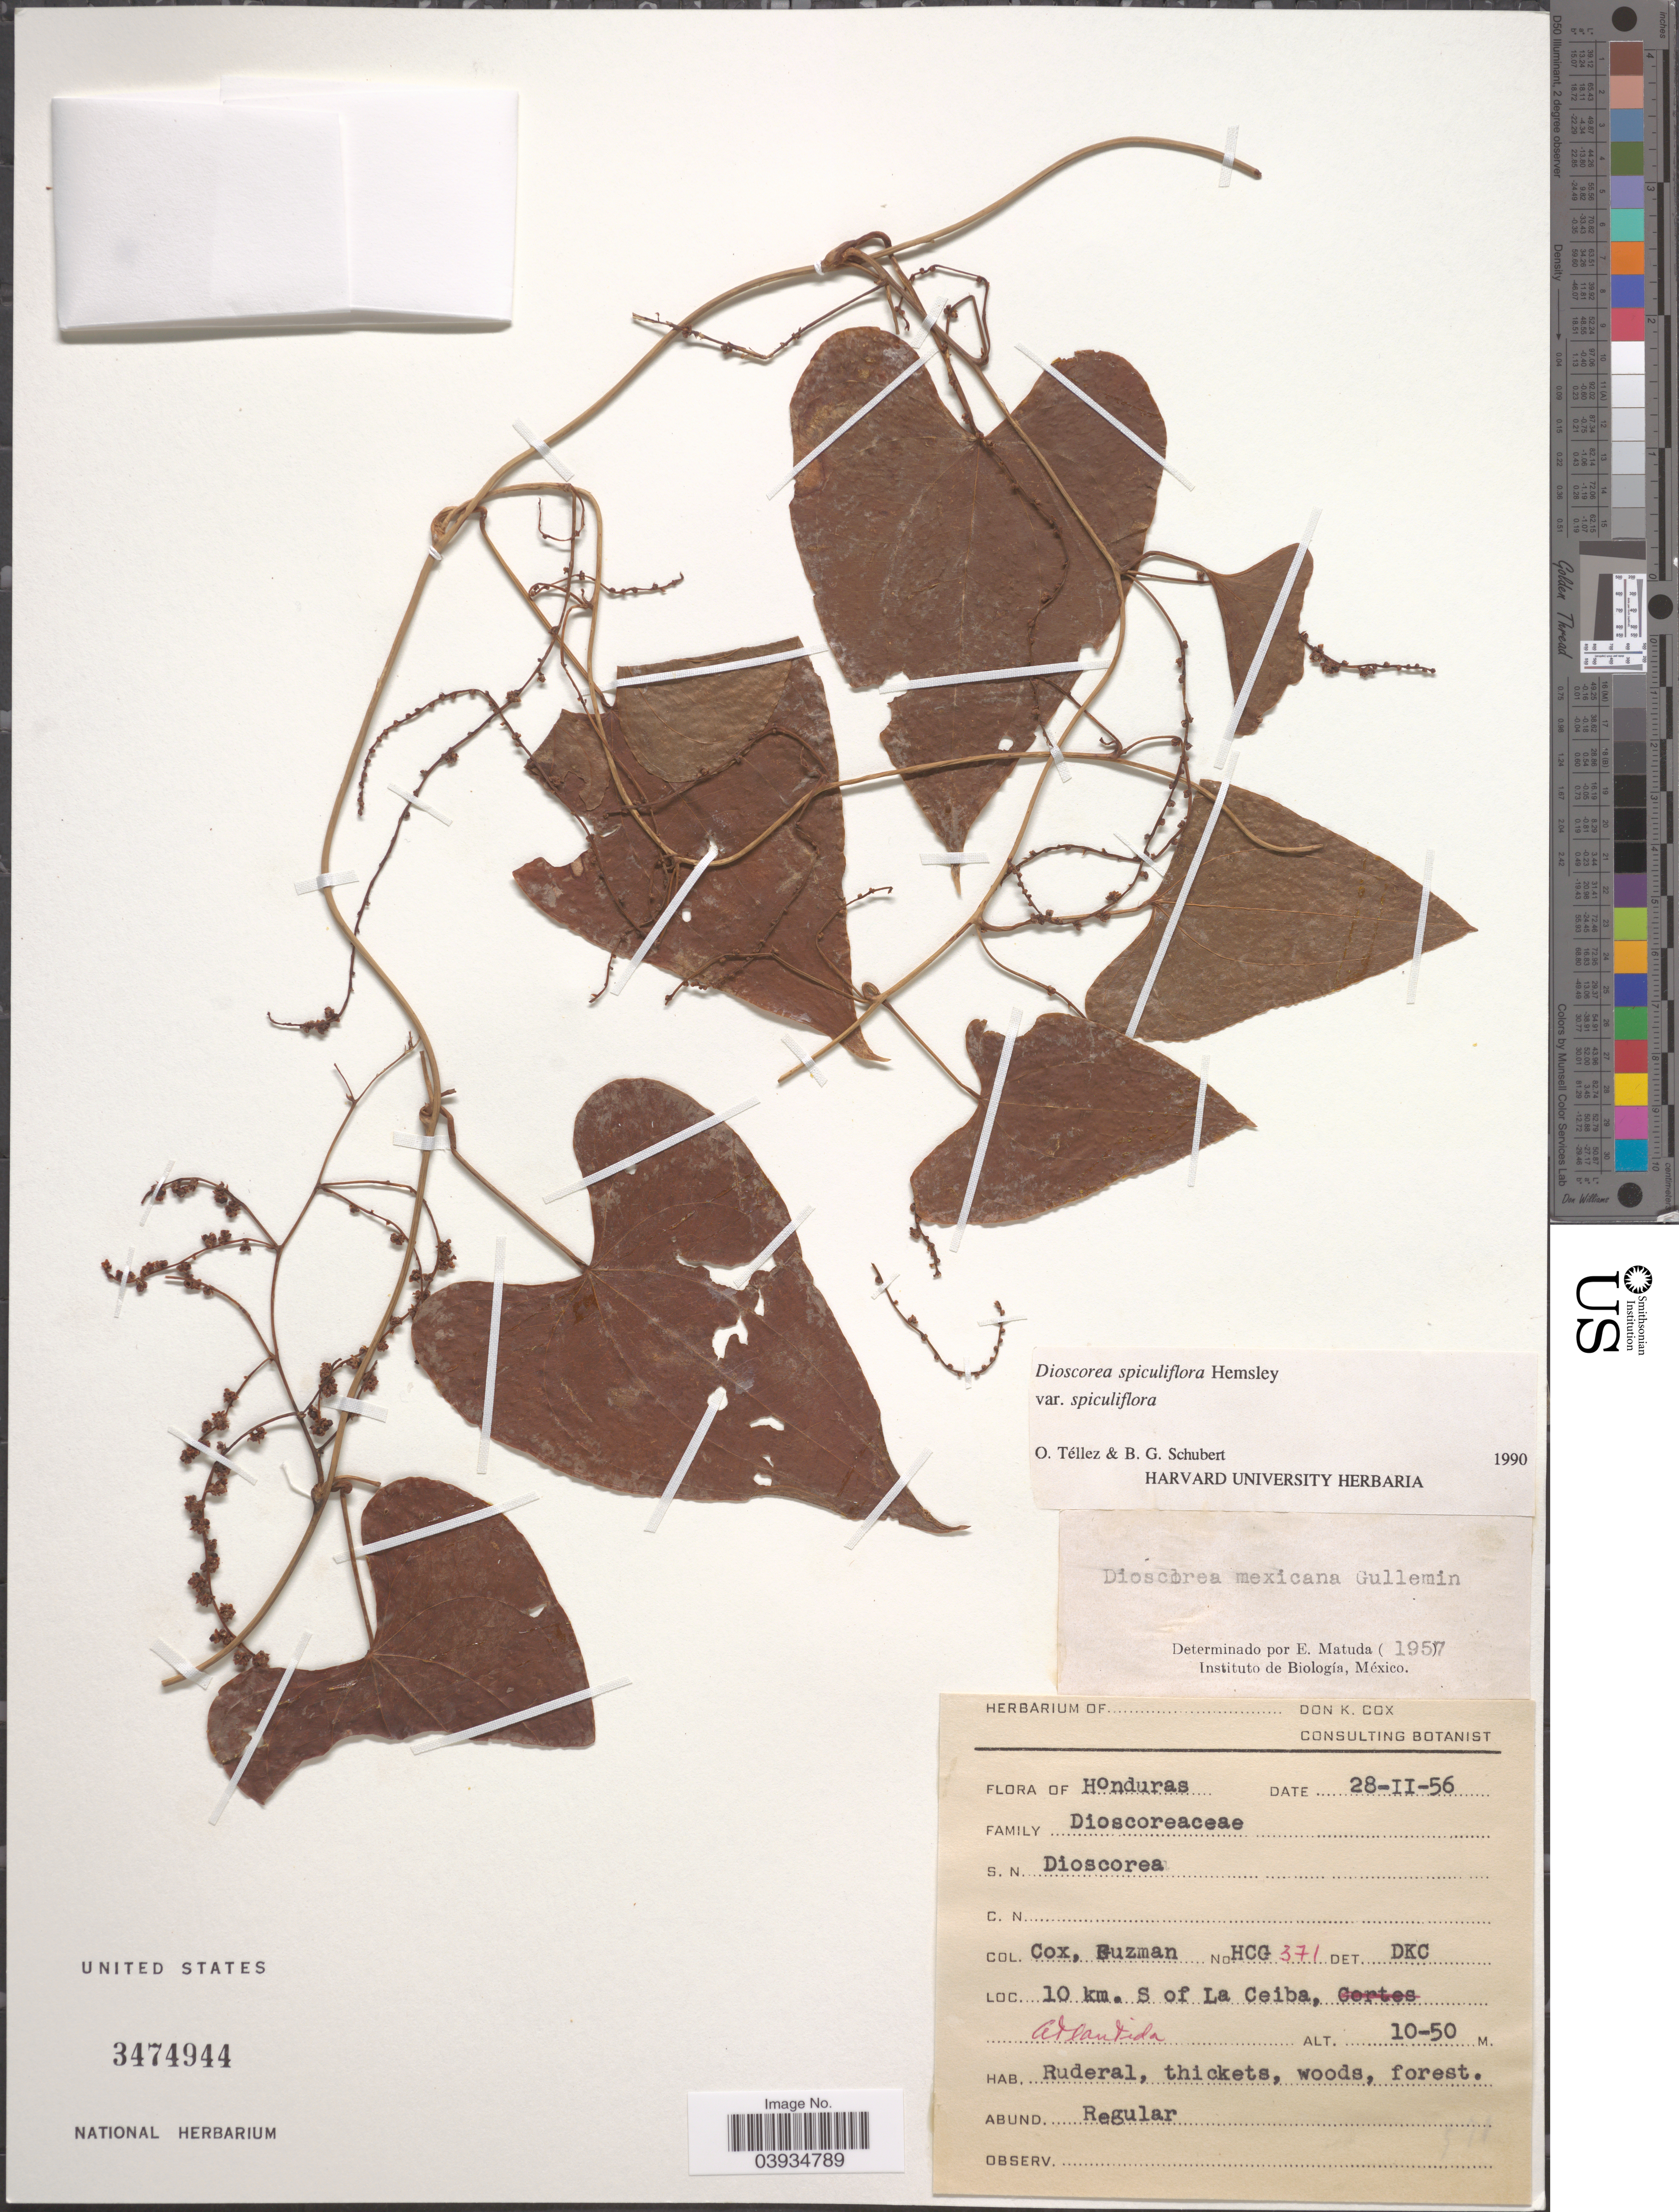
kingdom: Plantae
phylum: Tracheophyta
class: Liliopsida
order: Dioscoreales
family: Dioscoreaceae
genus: Dioscorea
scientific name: Dioscorea spiculiflora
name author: Hemsl.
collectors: D. Cox & -. Guzmán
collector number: HCG371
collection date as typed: Transcribed d/m/y: 28/2/56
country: Honduras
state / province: Atlantida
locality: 10 km. S of La Ceiba. Thickets.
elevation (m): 10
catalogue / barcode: US 3474944